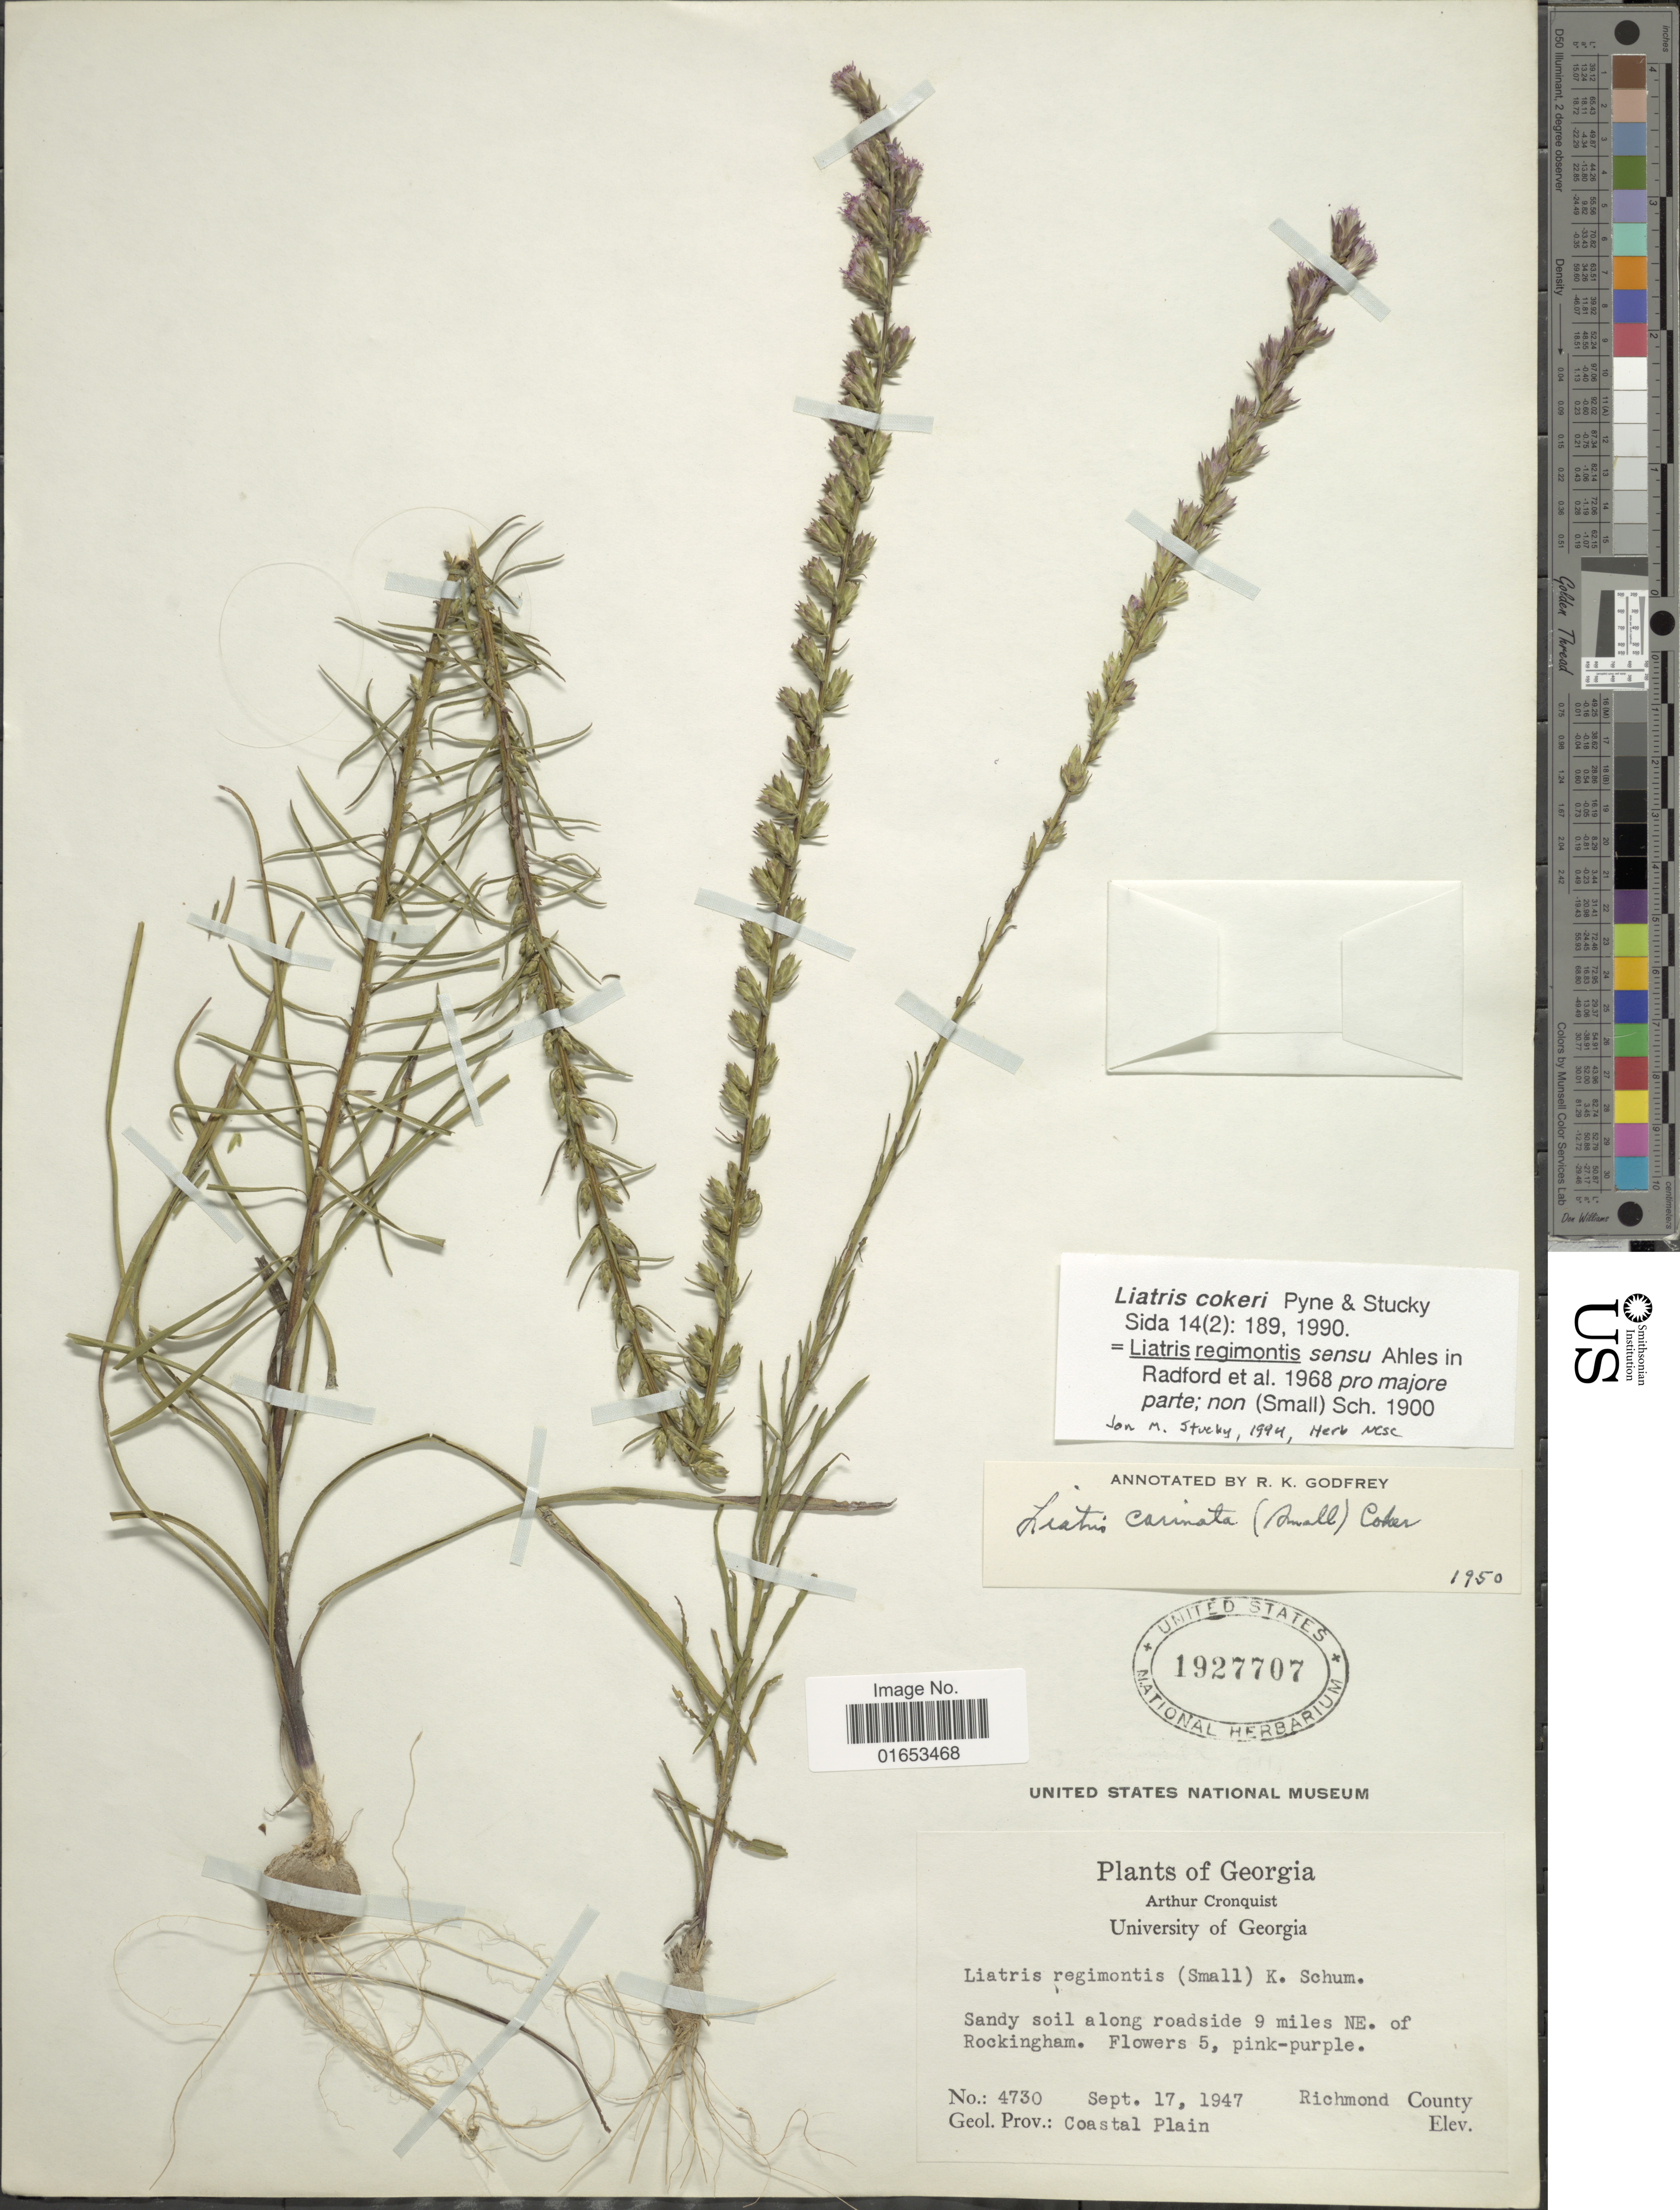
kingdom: Plantae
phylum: Tracheophyta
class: Magnoliopsida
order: Asterales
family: Asteraceae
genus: Liatris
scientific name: Liatris cokeri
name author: Pyne & Stucky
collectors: A. J. Cronquist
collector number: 4730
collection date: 1947-09-17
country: United States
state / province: Georgia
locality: Sandy soil along roadside 9 miles NE. of Rockingham, Richmond County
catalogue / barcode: US 1927707